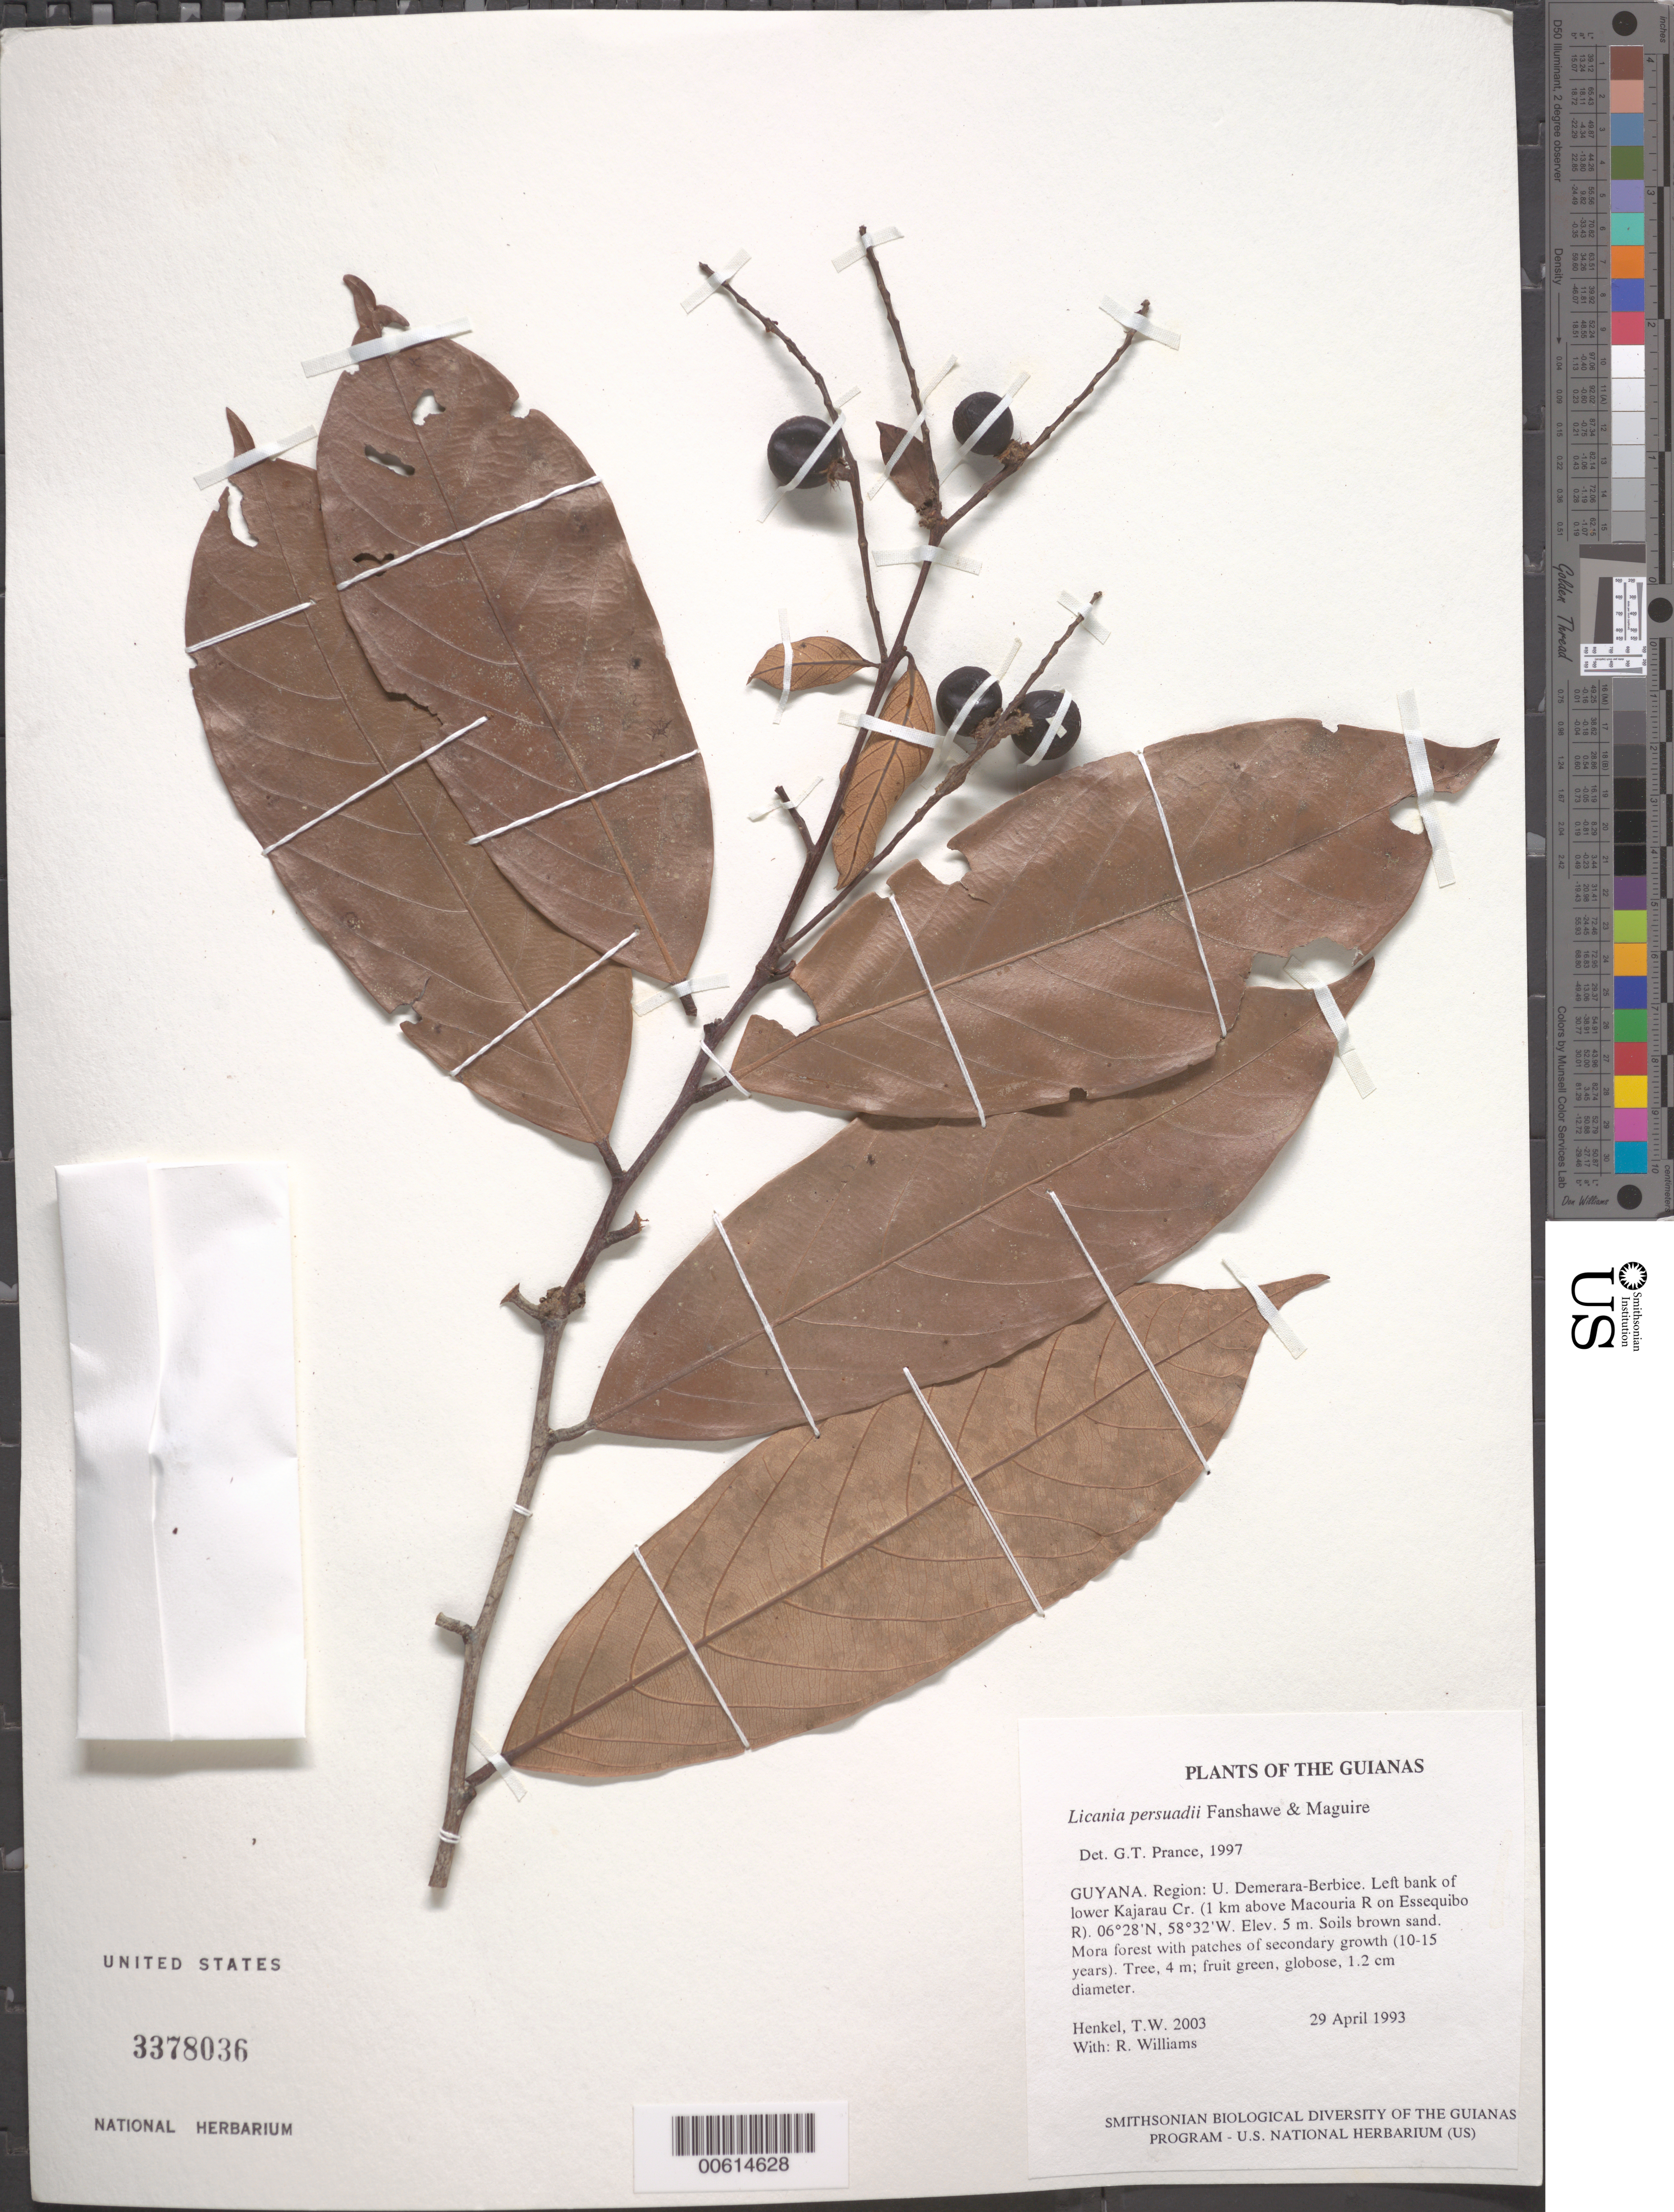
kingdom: Plantae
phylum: Tracheophyta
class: Magnoliopsida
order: Malpighiales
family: Chrysobalanaceae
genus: Leptobalanus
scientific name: Leptobalanus persaudii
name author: (Fanshawe & Maguire) Sothers & Prance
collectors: T. Henkel & R. Williams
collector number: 2003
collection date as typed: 29 April 1993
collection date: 1993-04-29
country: Guyana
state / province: U. Demerara-Berbice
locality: Left bank of lower Kajarau Cr. (1 km above Macouria R on Essequibo R)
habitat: Soils brown sand. Mora forest with patches of secondary growth (10-15 years)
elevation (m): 5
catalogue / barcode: US 3378036